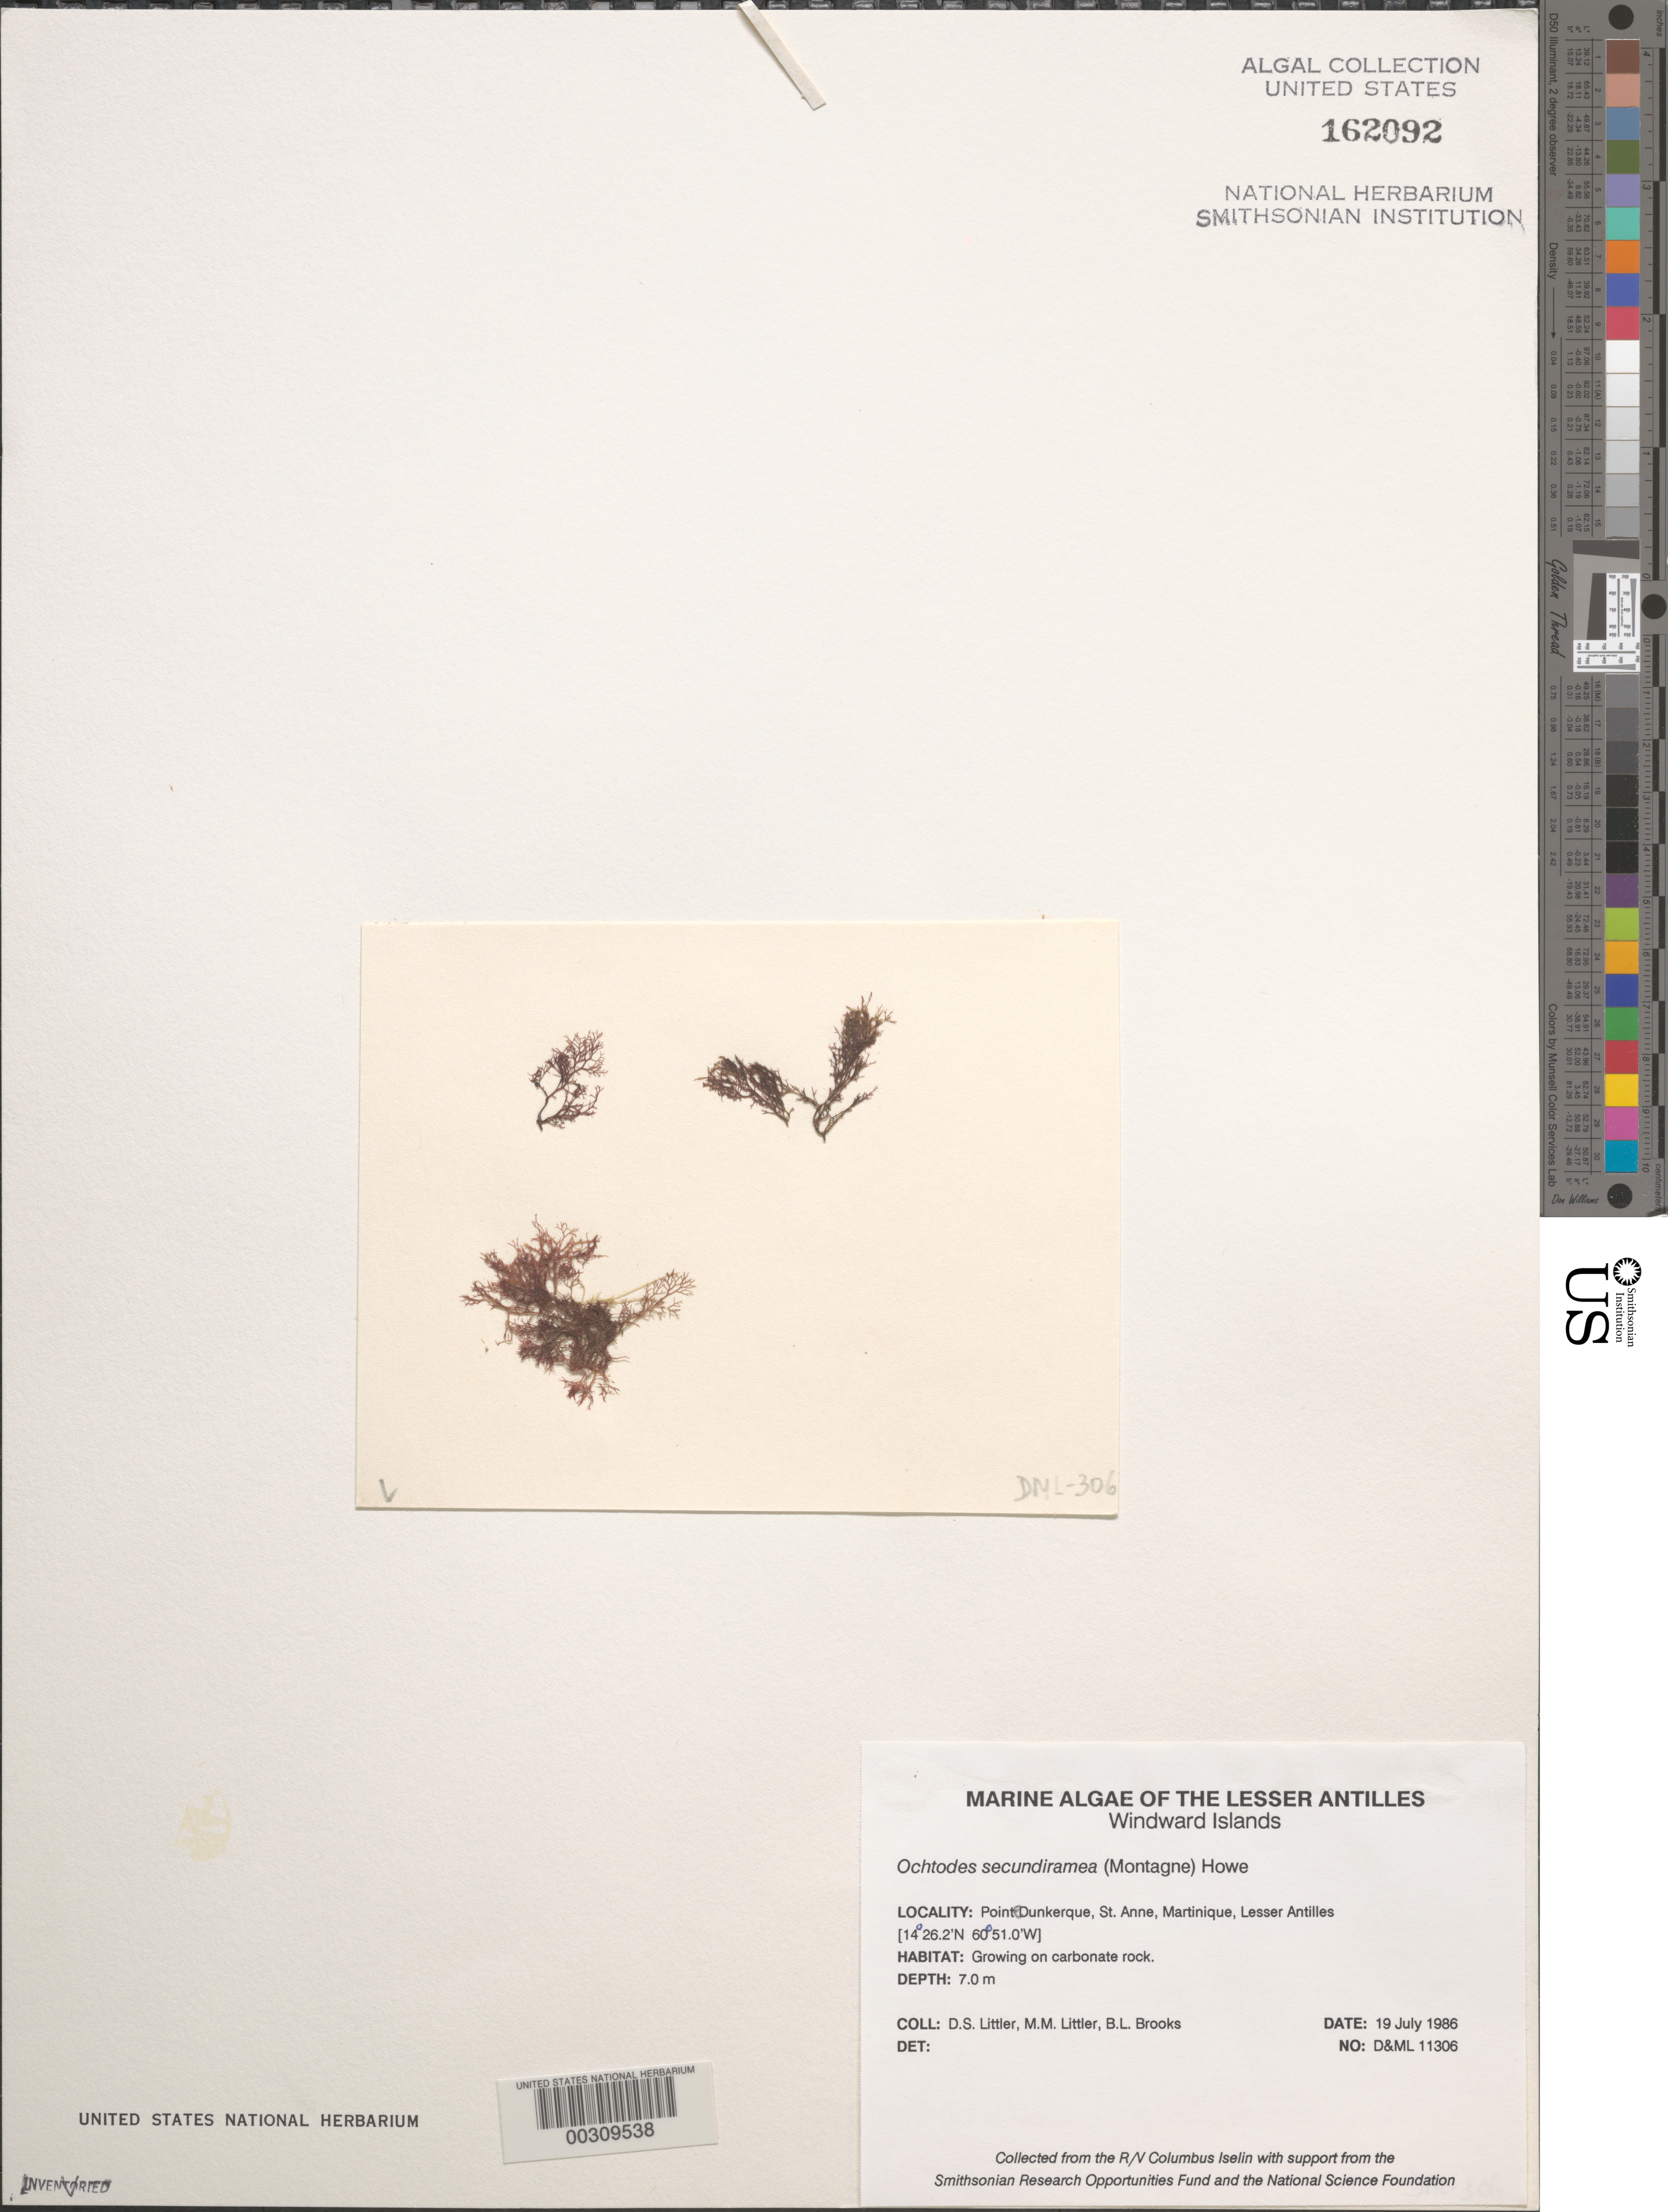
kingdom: Plantae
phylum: Rhodophyta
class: Florideophyceae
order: Gigartinales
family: Rhizophyllidaceae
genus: Ochtodes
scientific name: Ochtodes secundiramea, ined.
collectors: D. S. Littler, M. M. Littler & B. Brooks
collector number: D&ML 11306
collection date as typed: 19 Jul 1986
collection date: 1986-07-19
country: Martinique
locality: Pointe Dunkerque, St. Anne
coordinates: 14 26.2'N, 60 51.0'W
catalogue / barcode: US 162092